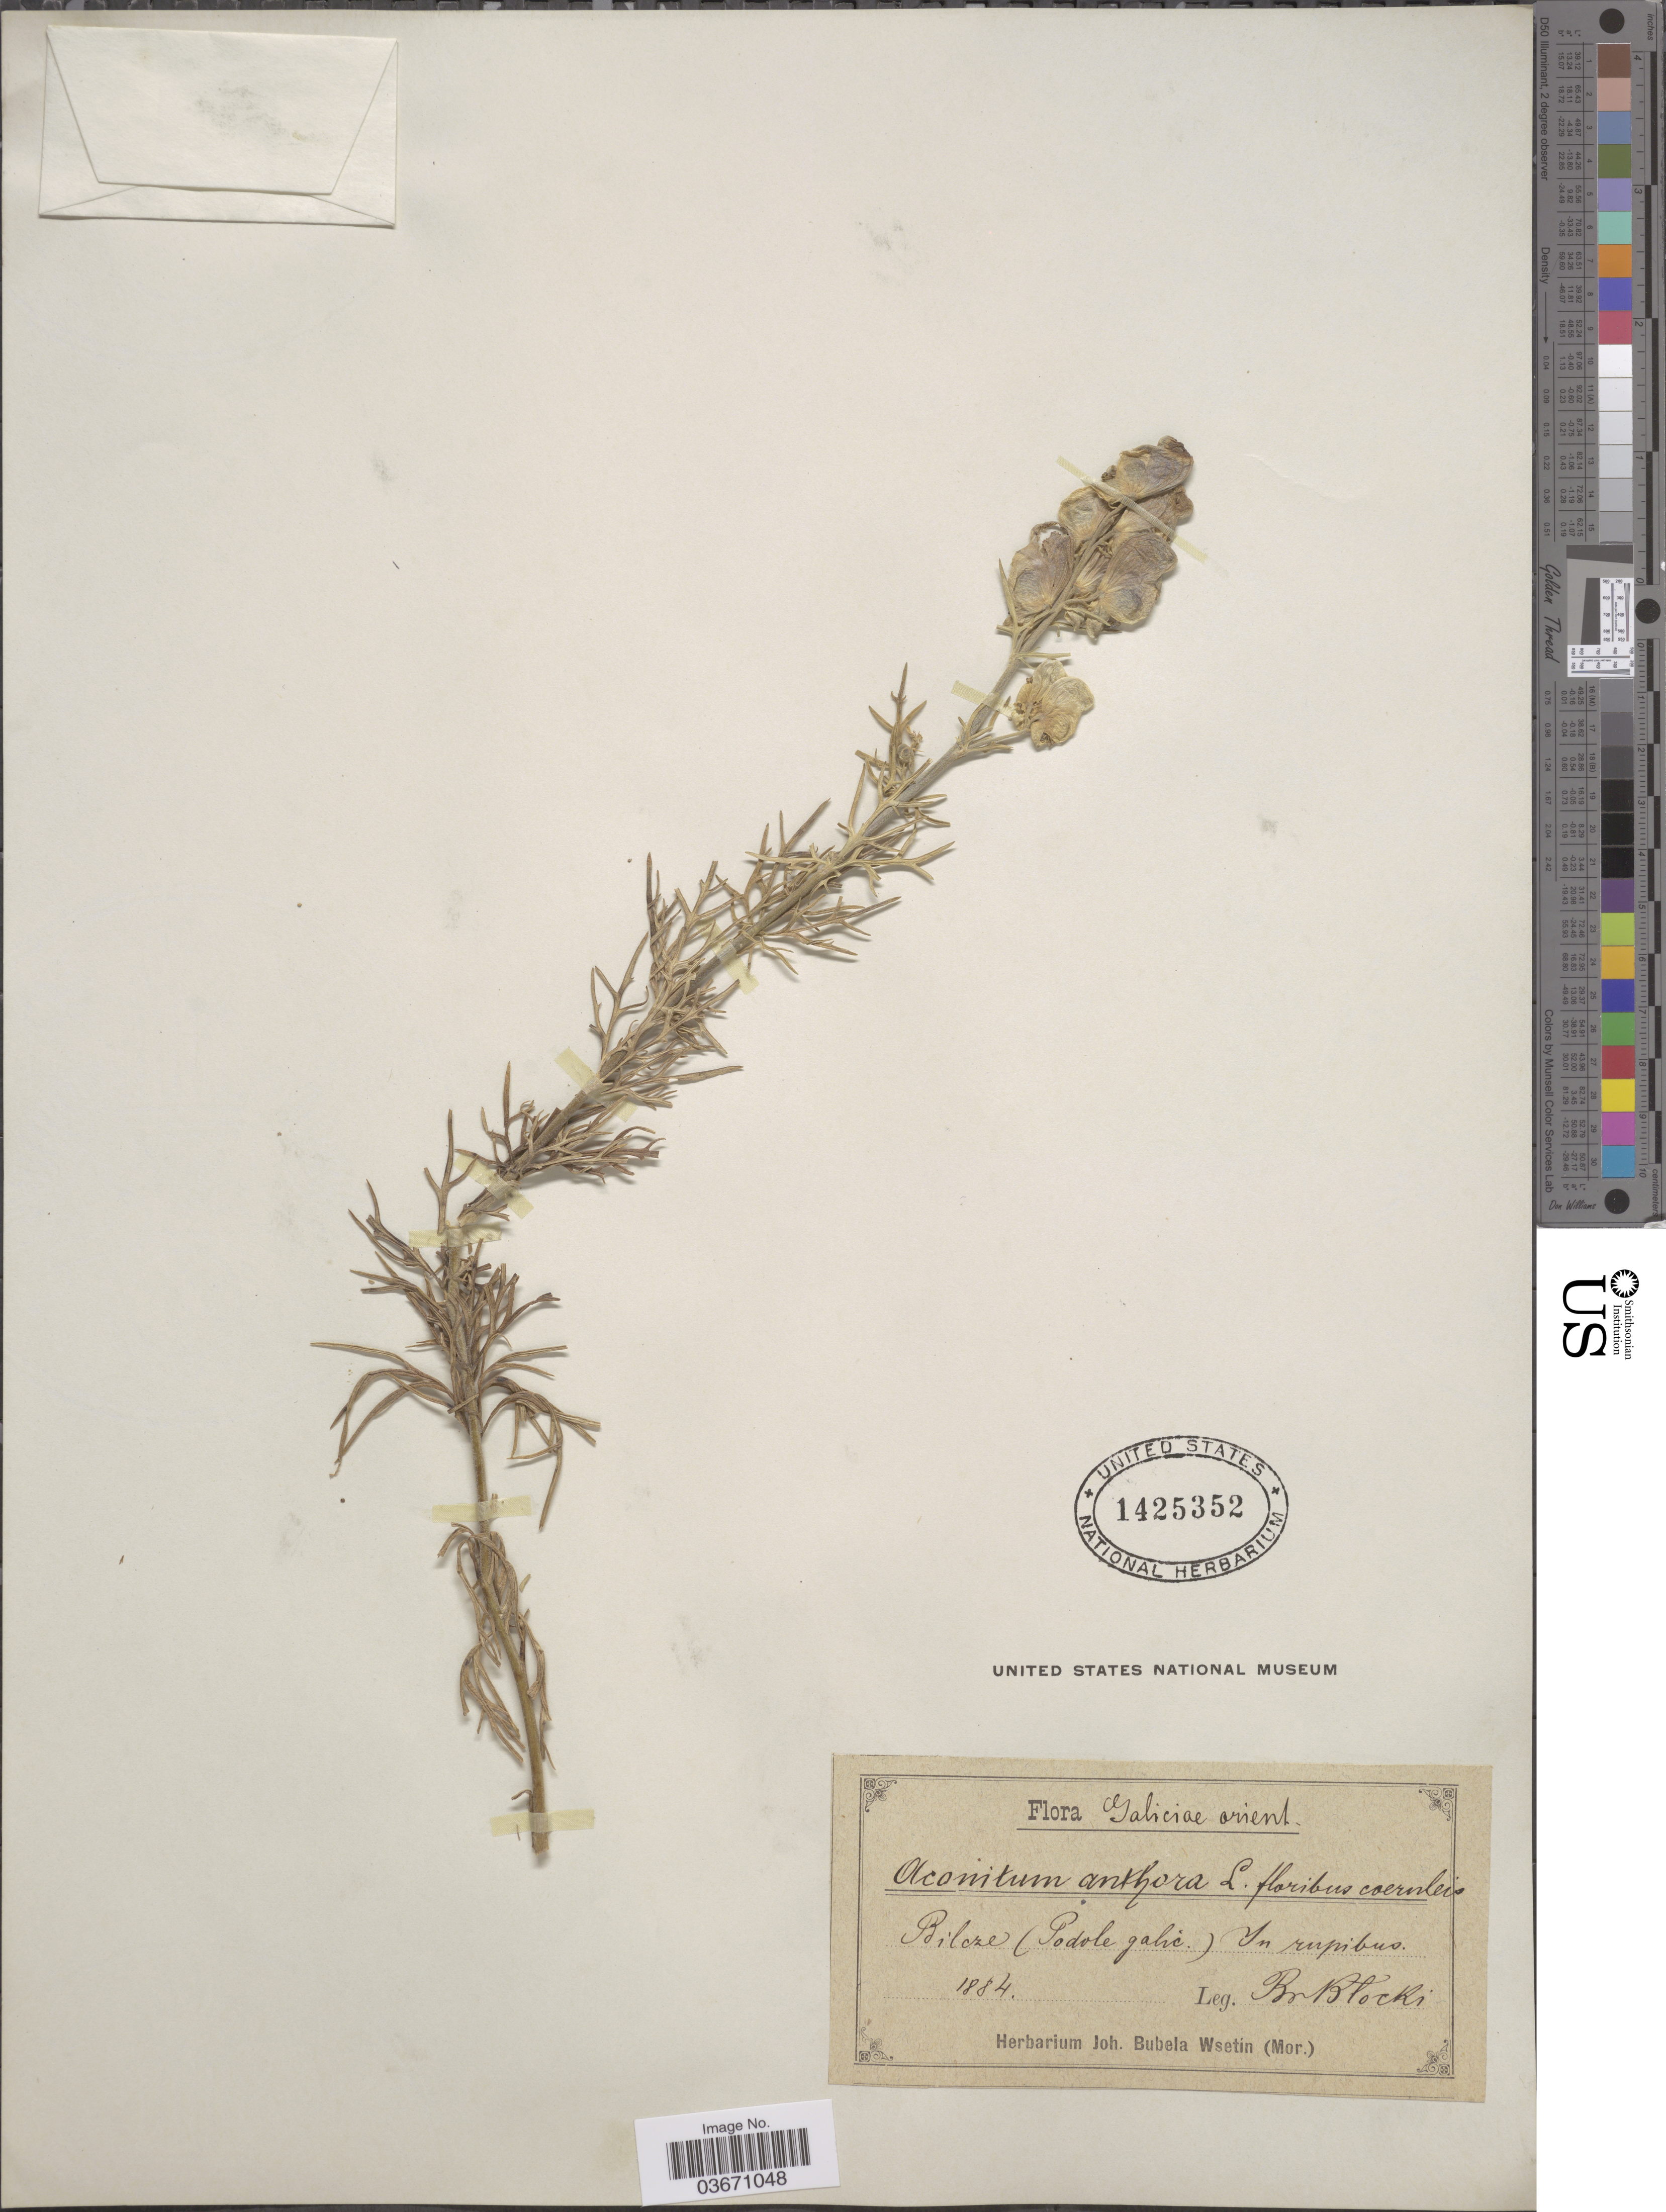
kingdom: Plantae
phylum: Tracheophyta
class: Magnoliopsida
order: Ranunculales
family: Ranunculaceae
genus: Aconitum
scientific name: Aconitum anthora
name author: L.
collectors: B. Blocki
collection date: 1884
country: France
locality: Bilcze (Podole galic.). In rupibus. Galiciae orient.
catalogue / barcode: US 1425352